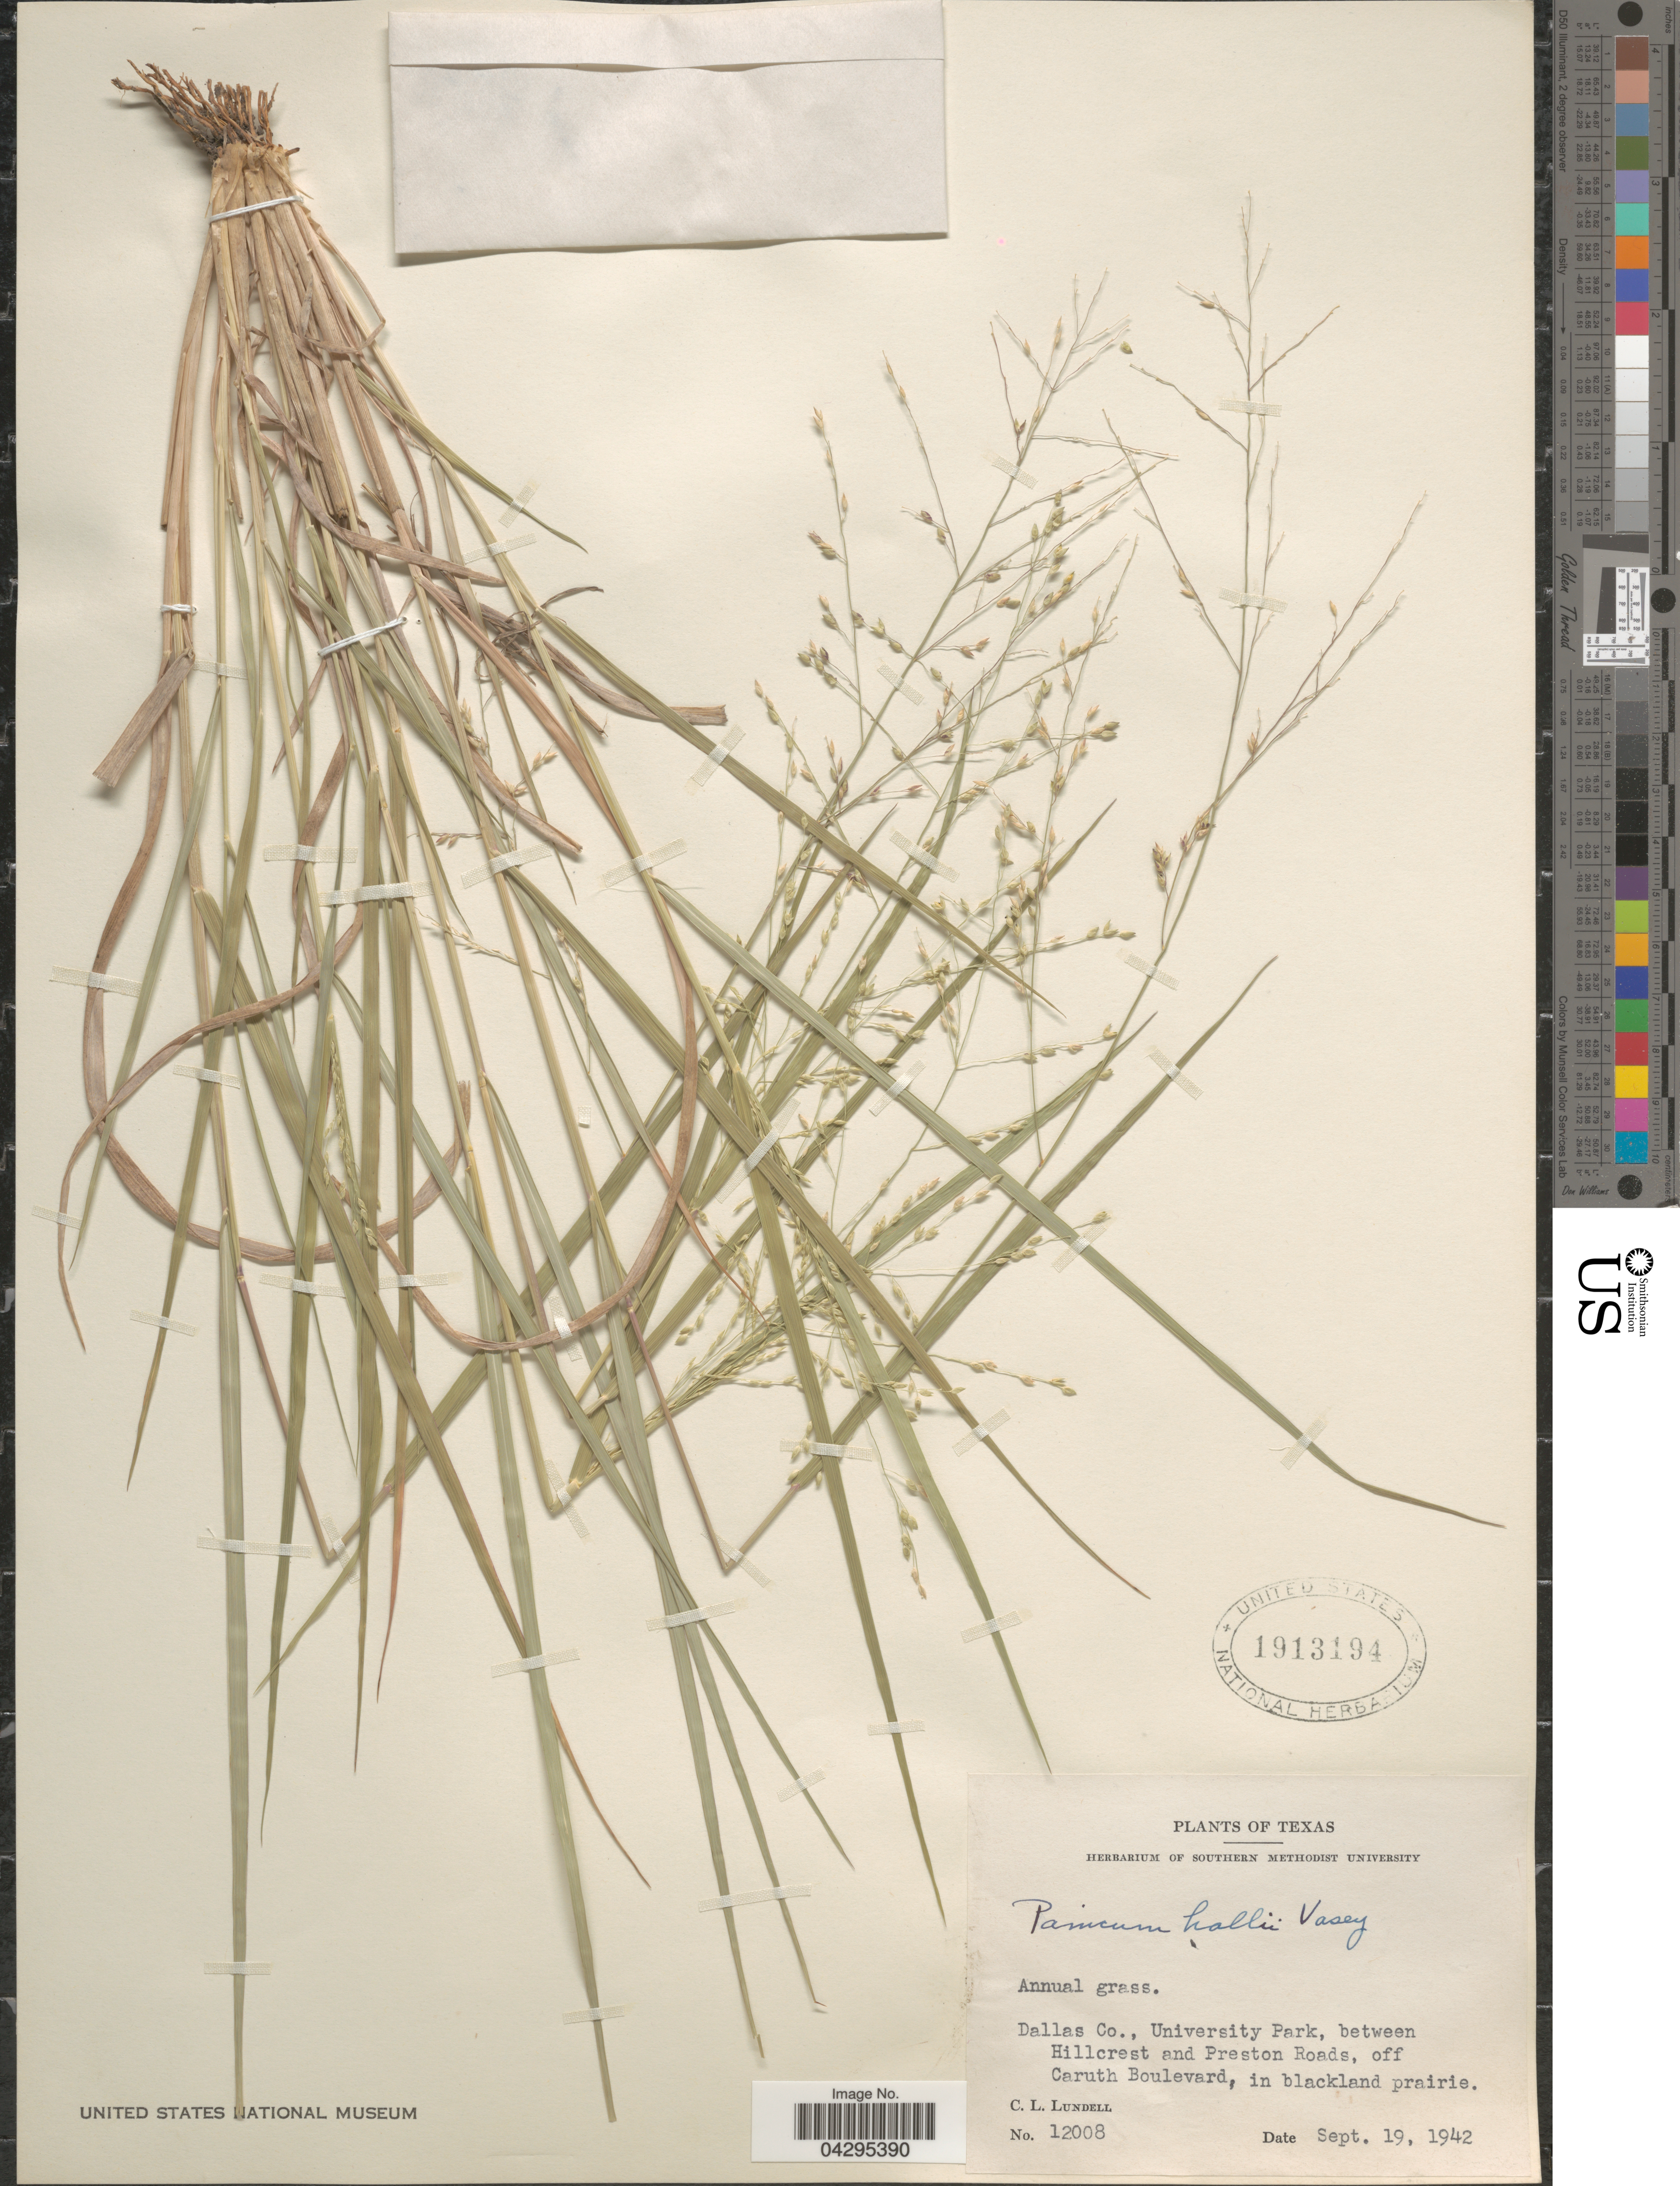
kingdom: Plantae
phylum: Tracheophyta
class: Liliopsida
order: Poales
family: Poaceae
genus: Panicum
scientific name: Panicum hallii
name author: Vasey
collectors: C. L. Lundell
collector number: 12008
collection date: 1942-09-19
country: United States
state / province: Texas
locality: Dallas Co., University Park, between Hillcrest and Preston Roads, off Caruth Boulevard, in blackland prairie.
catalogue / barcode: US 1913194